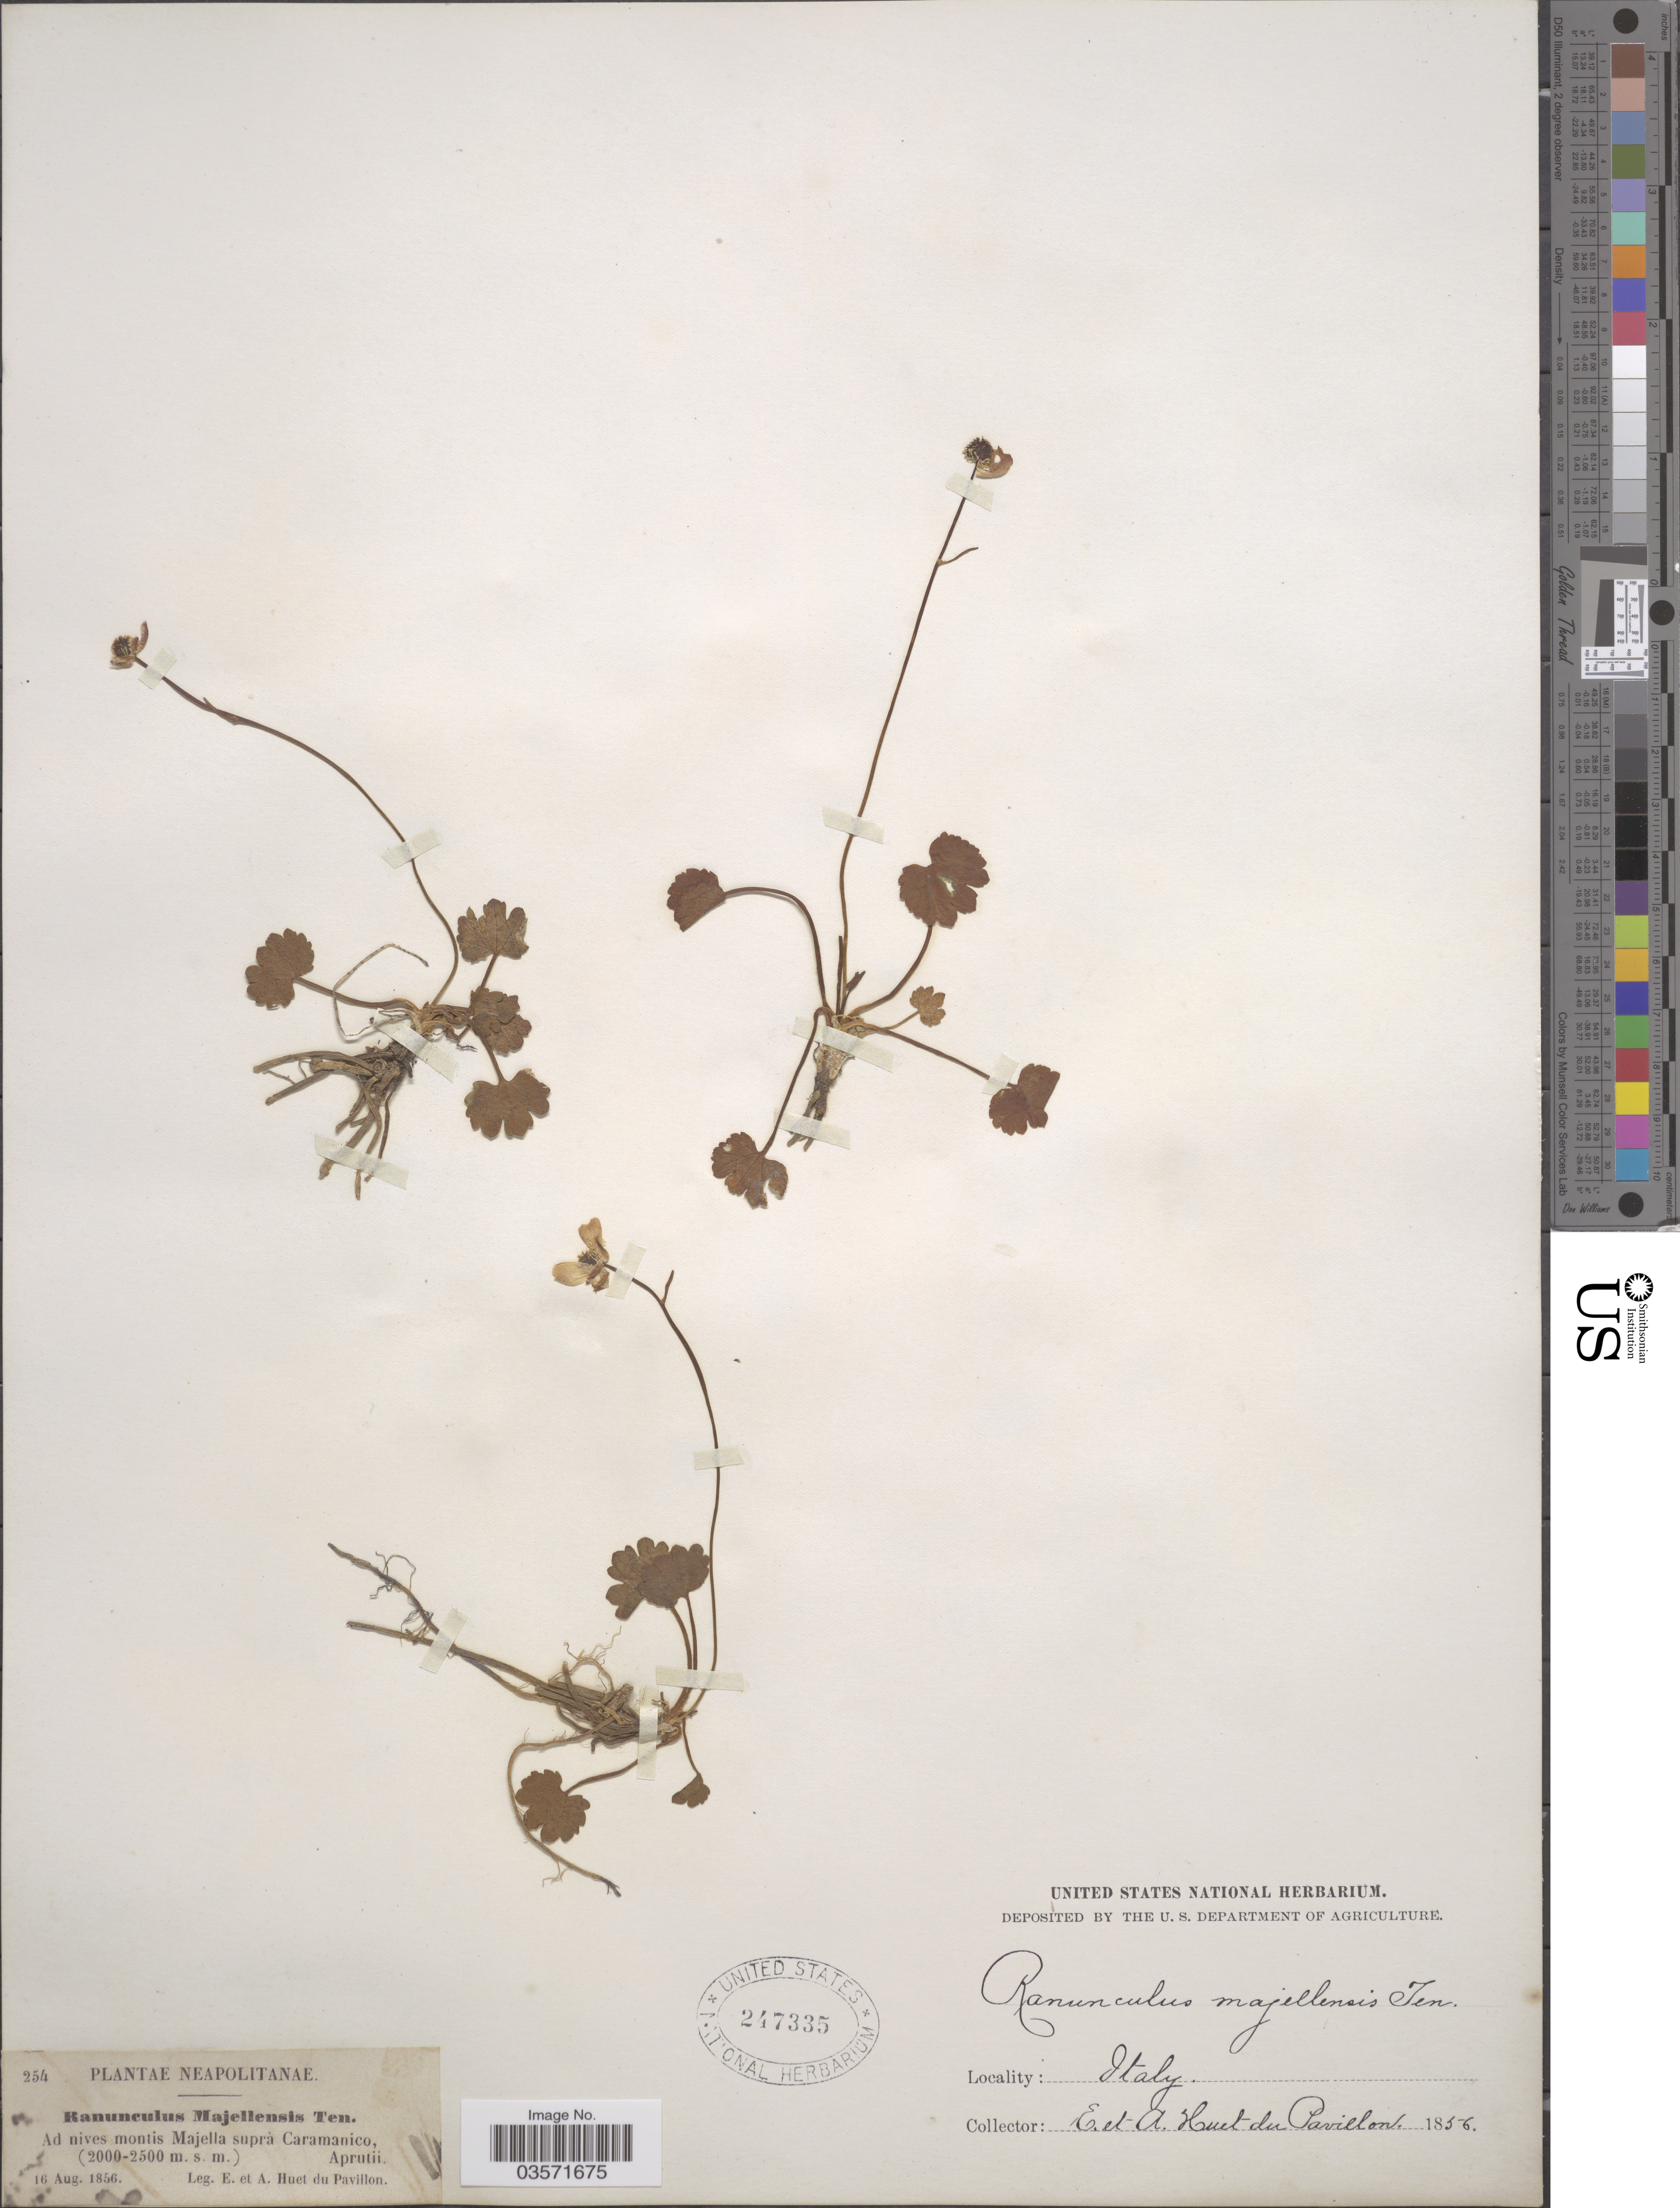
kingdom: Plantae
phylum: Tracheophyta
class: Magnoliopsida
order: Ranunculales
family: Ranunculaceae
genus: Ranunculus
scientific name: Ranunculus magellensis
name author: Ten.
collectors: E. Huet du Pavillon & A. Huet du Pavillon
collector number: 254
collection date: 1856-08-16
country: Italy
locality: Neapolitanae. Ad nives montis Majella suprà Caramanico, Aprutii.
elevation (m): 2000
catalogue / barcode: US 247335